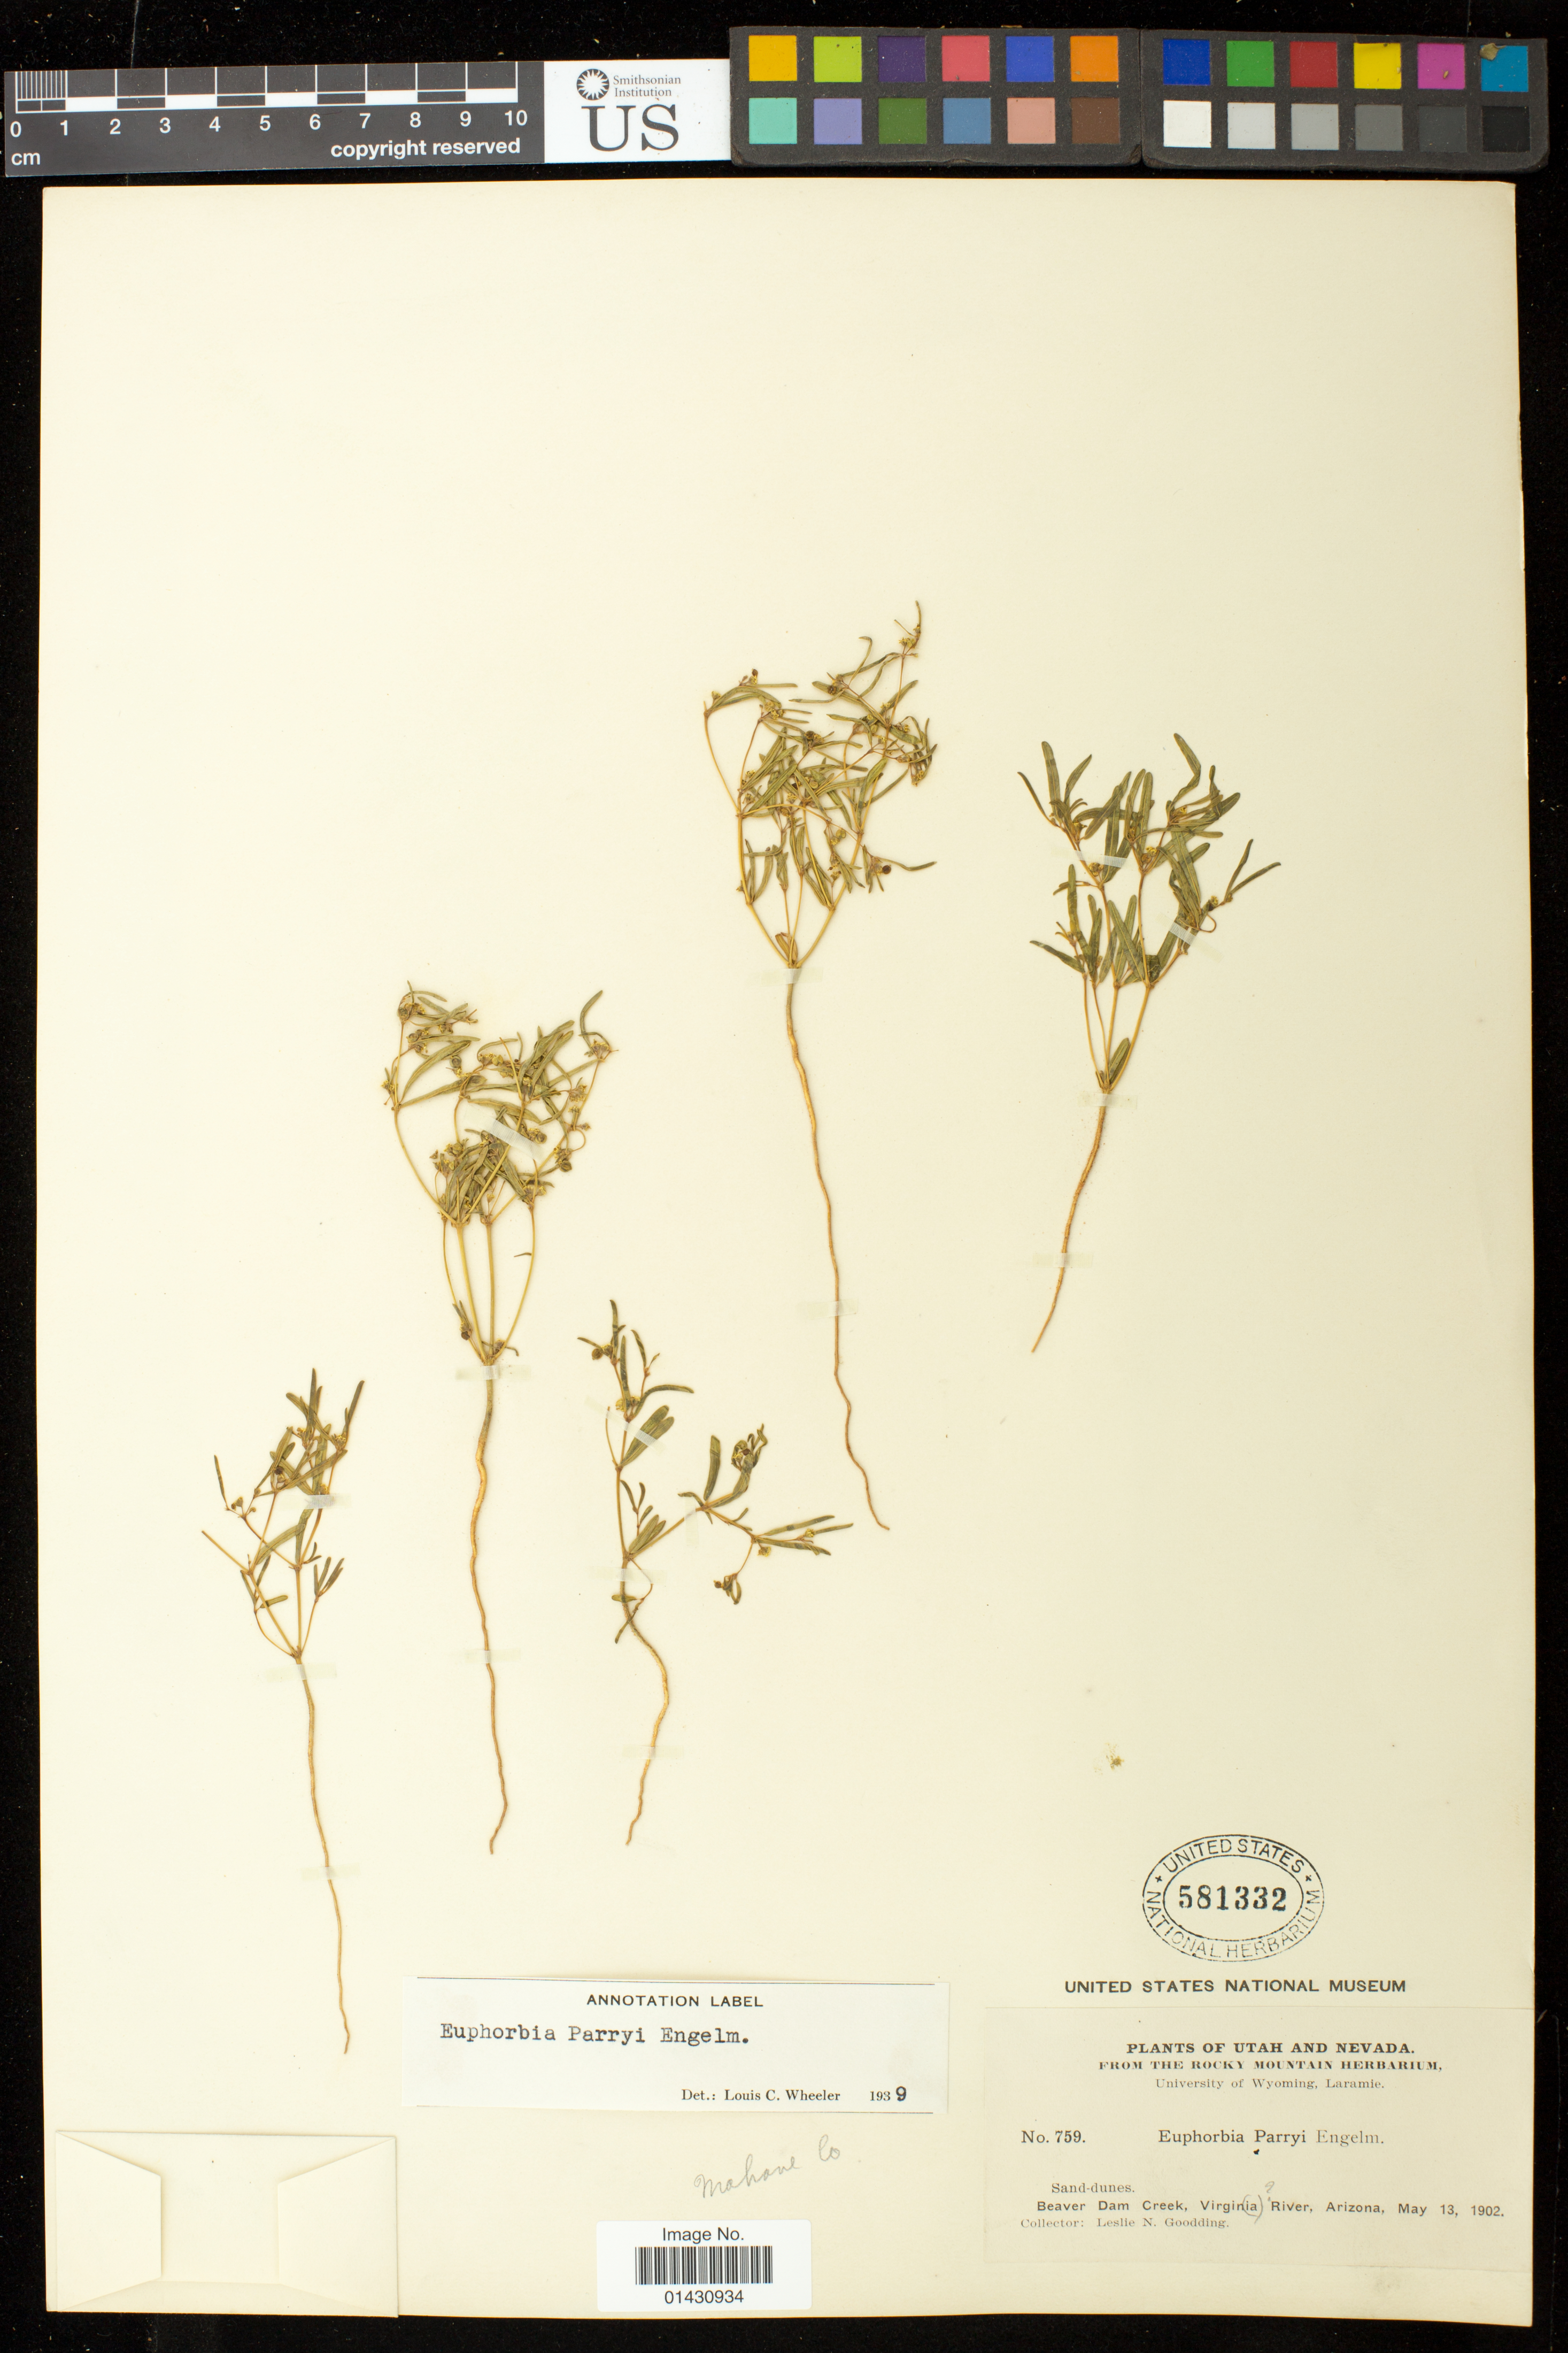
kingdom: Plantae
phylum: Tracheophyta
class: Magnoliopsida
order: Malpighiales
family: Euphorbiaceae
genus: Euphorbia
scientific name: Euphorbia parryi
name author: Engelm.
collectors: L. N. Goodding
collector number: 759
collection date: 1902-05-13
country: United States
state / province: Arizona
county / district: Mohave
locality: Beaver Dam Creek, Virginia River.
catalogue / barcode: US 581332